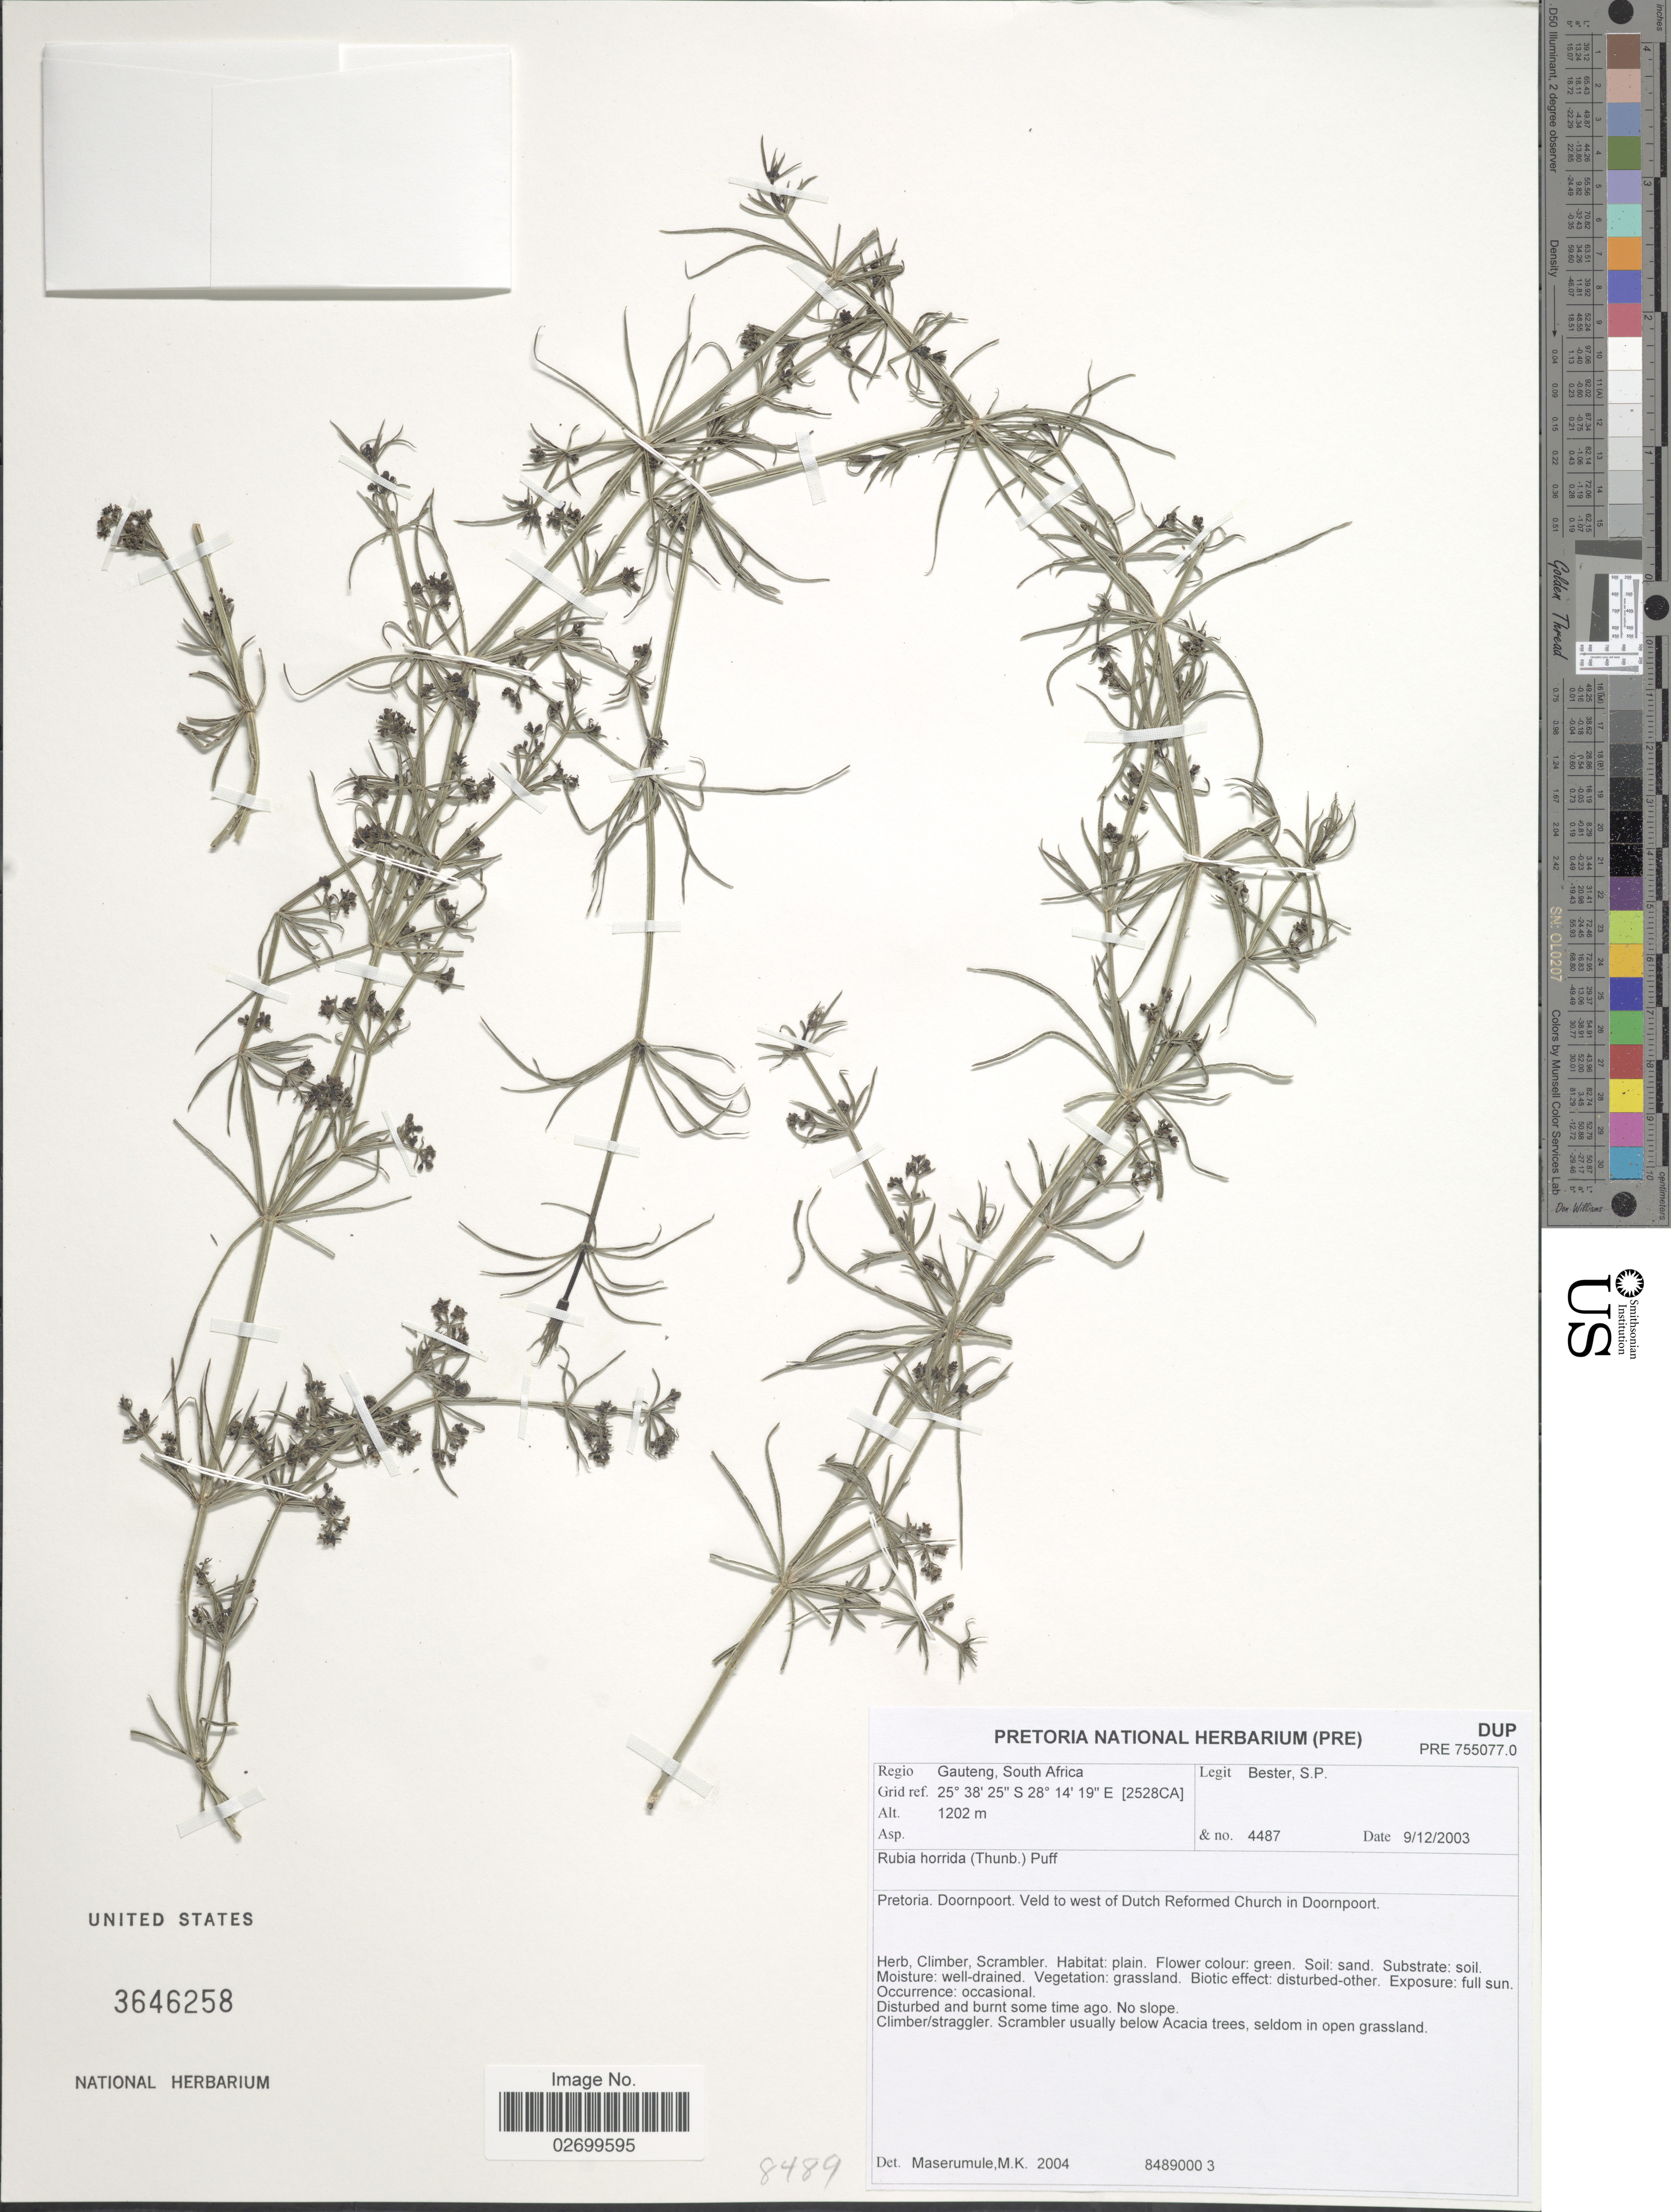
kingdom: Plantae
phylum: Tracheophyta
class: Magnoliopsida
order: Gentianales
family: Rubiaceae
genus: Rubia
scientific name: Rubia horrida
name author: (Thunb.) Puff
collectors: S. Bester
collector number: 4487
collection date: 2003-12-09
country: South Africa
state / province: Gauteng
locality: Pretoria, Doornpoort, Veld to west of Dutch Reformed Church in Doornpoort.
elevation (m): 1202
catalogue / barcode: US 3646258